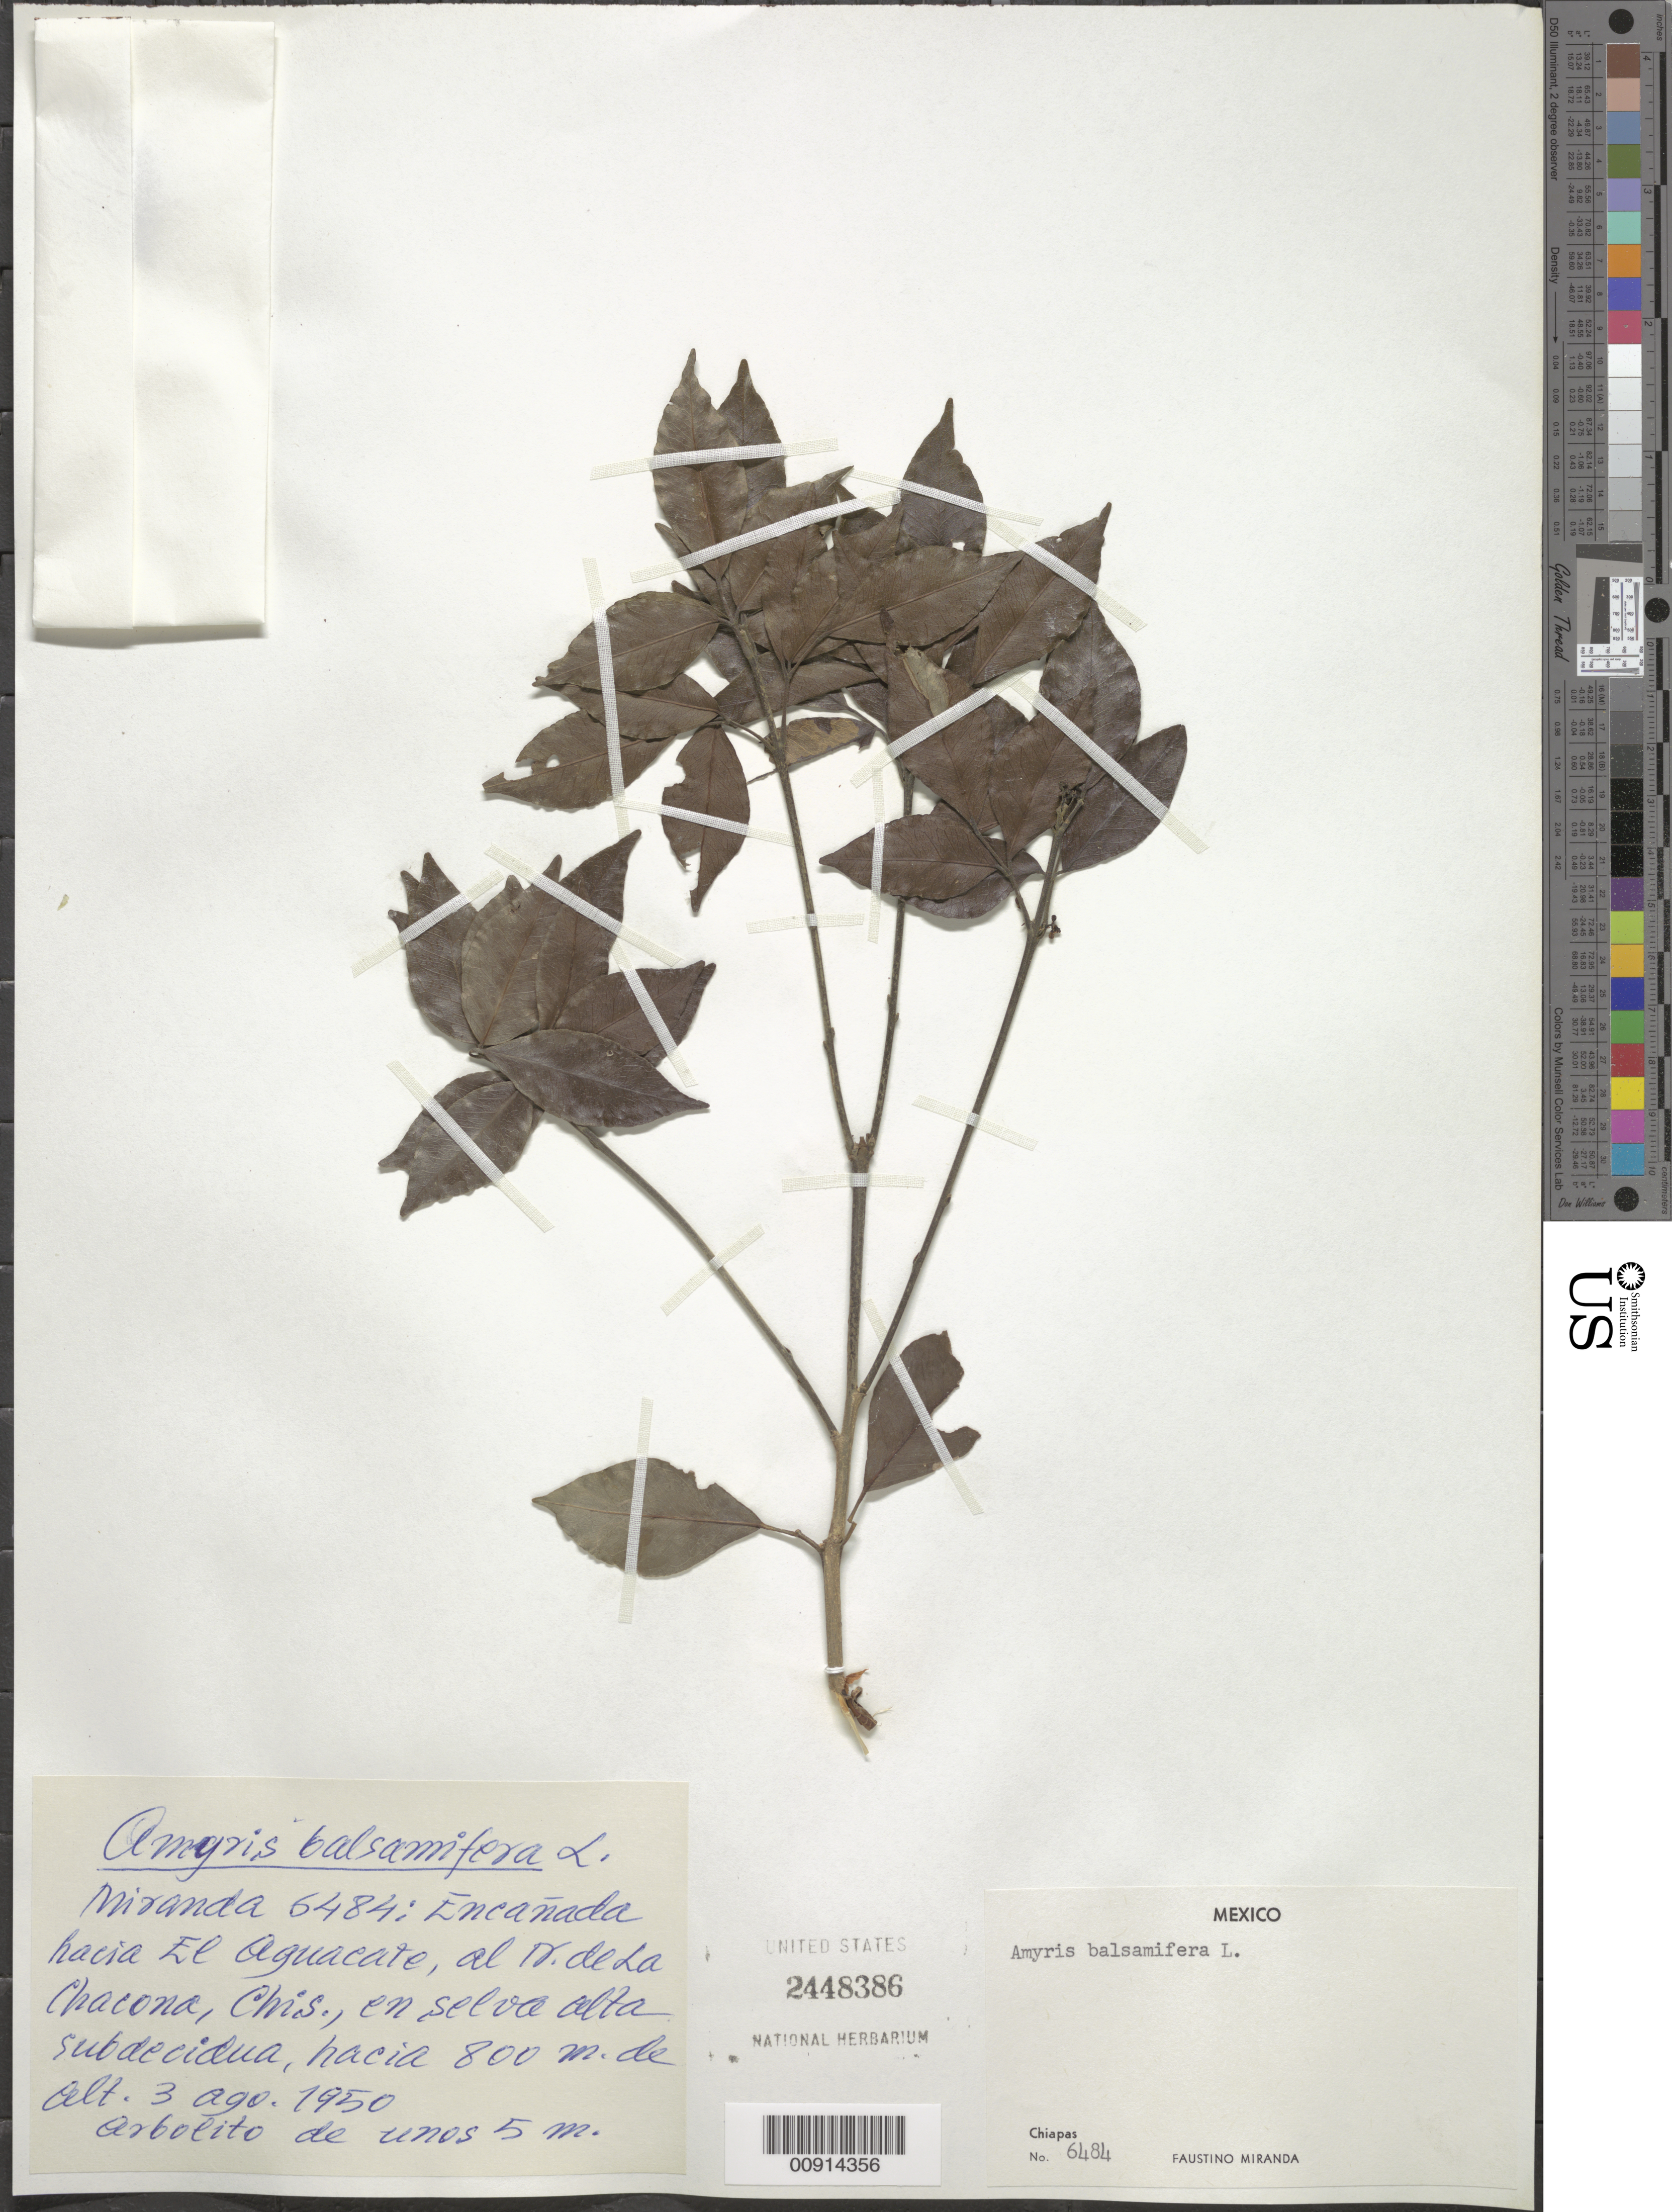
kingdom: Plantae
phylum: Tracheophyta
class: Magnoliopsida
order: Sapindales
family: Rutaceae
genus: Amyris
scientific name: Amyris balsamifera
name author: L.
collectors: Miranda G., F.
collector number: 6484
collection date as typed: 03 Aug 1950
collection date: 1950-08-03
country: Mexico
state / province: Chiapas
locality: En cañada hacia El Aguacate, al N de La Chacona, Chiapas.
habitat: En selva alta subdecidua.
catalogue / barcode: US 2448386